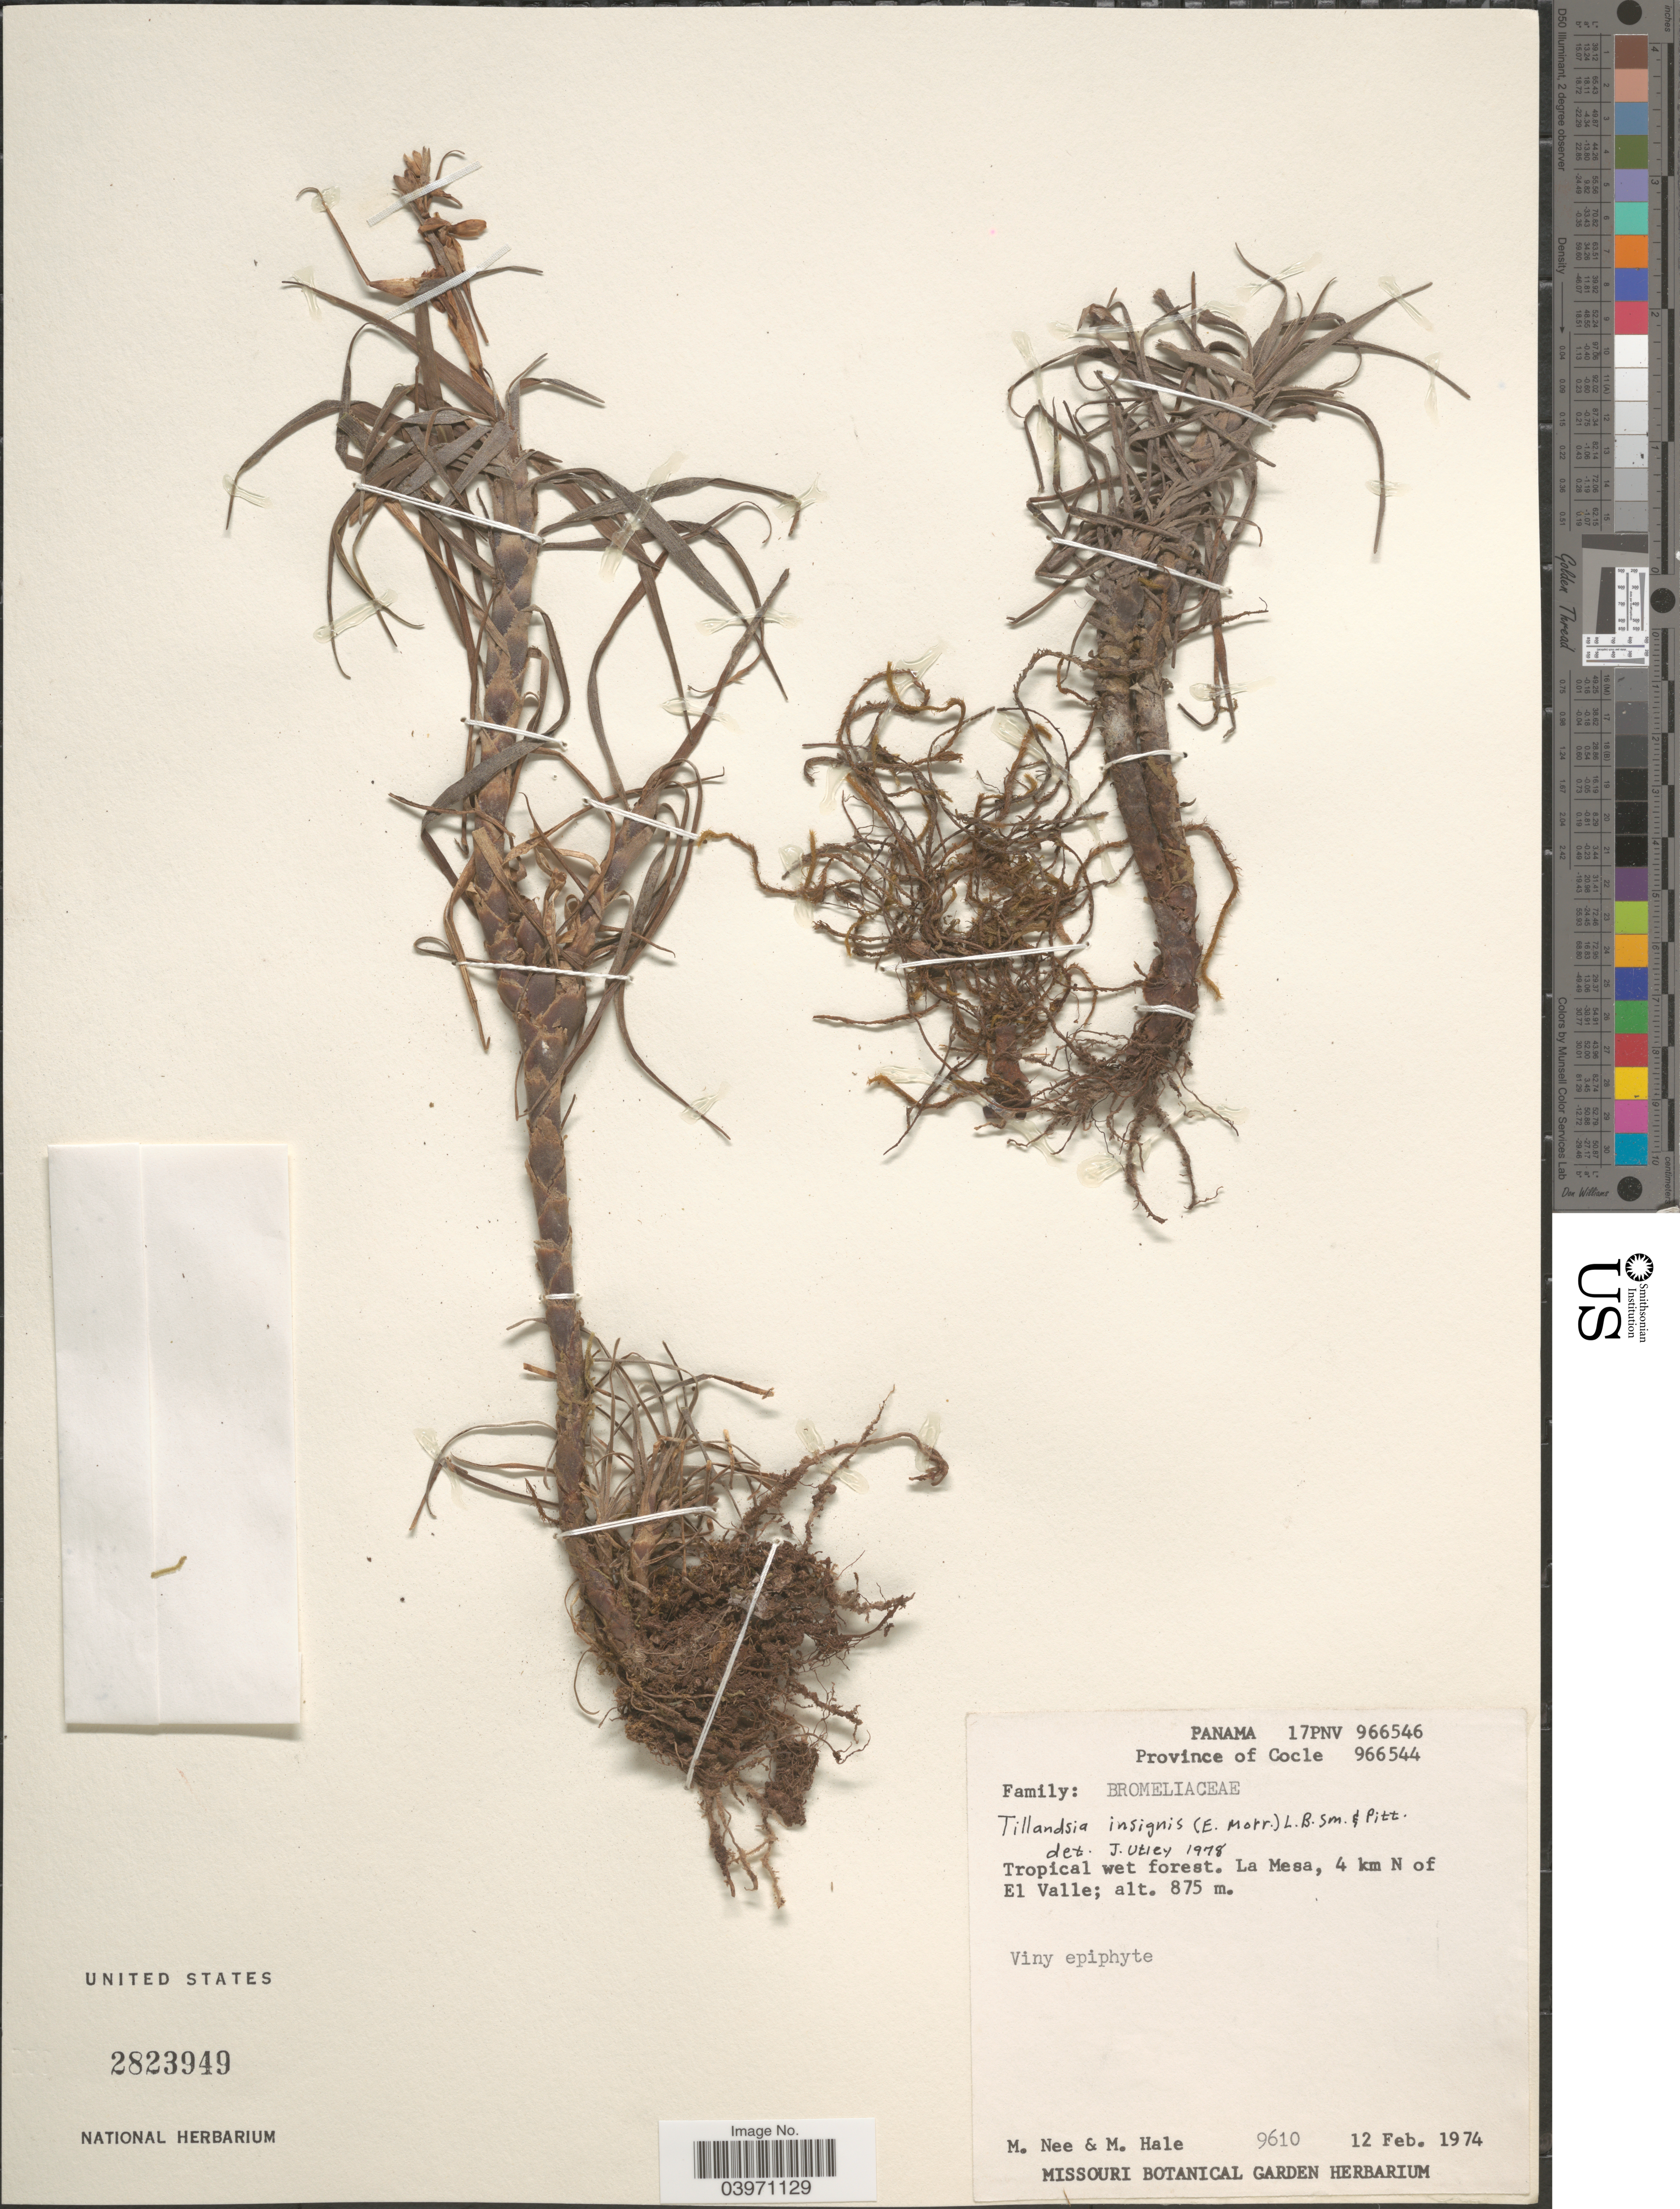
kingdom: Plantae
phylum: Tracheophyta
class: Liliopsida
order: Poales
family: Bromeliaceae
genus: Tillandsia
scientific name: Tillandsia insignis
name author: (Mez) L.B. Sm. & Pittendr.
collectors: M. Nee & M. Hale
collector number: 9610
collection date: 1974-02-12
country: Panama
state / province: Cocle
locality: La Mesa, 4 km N of El Valle.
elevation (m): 875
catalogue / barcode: US 2823949